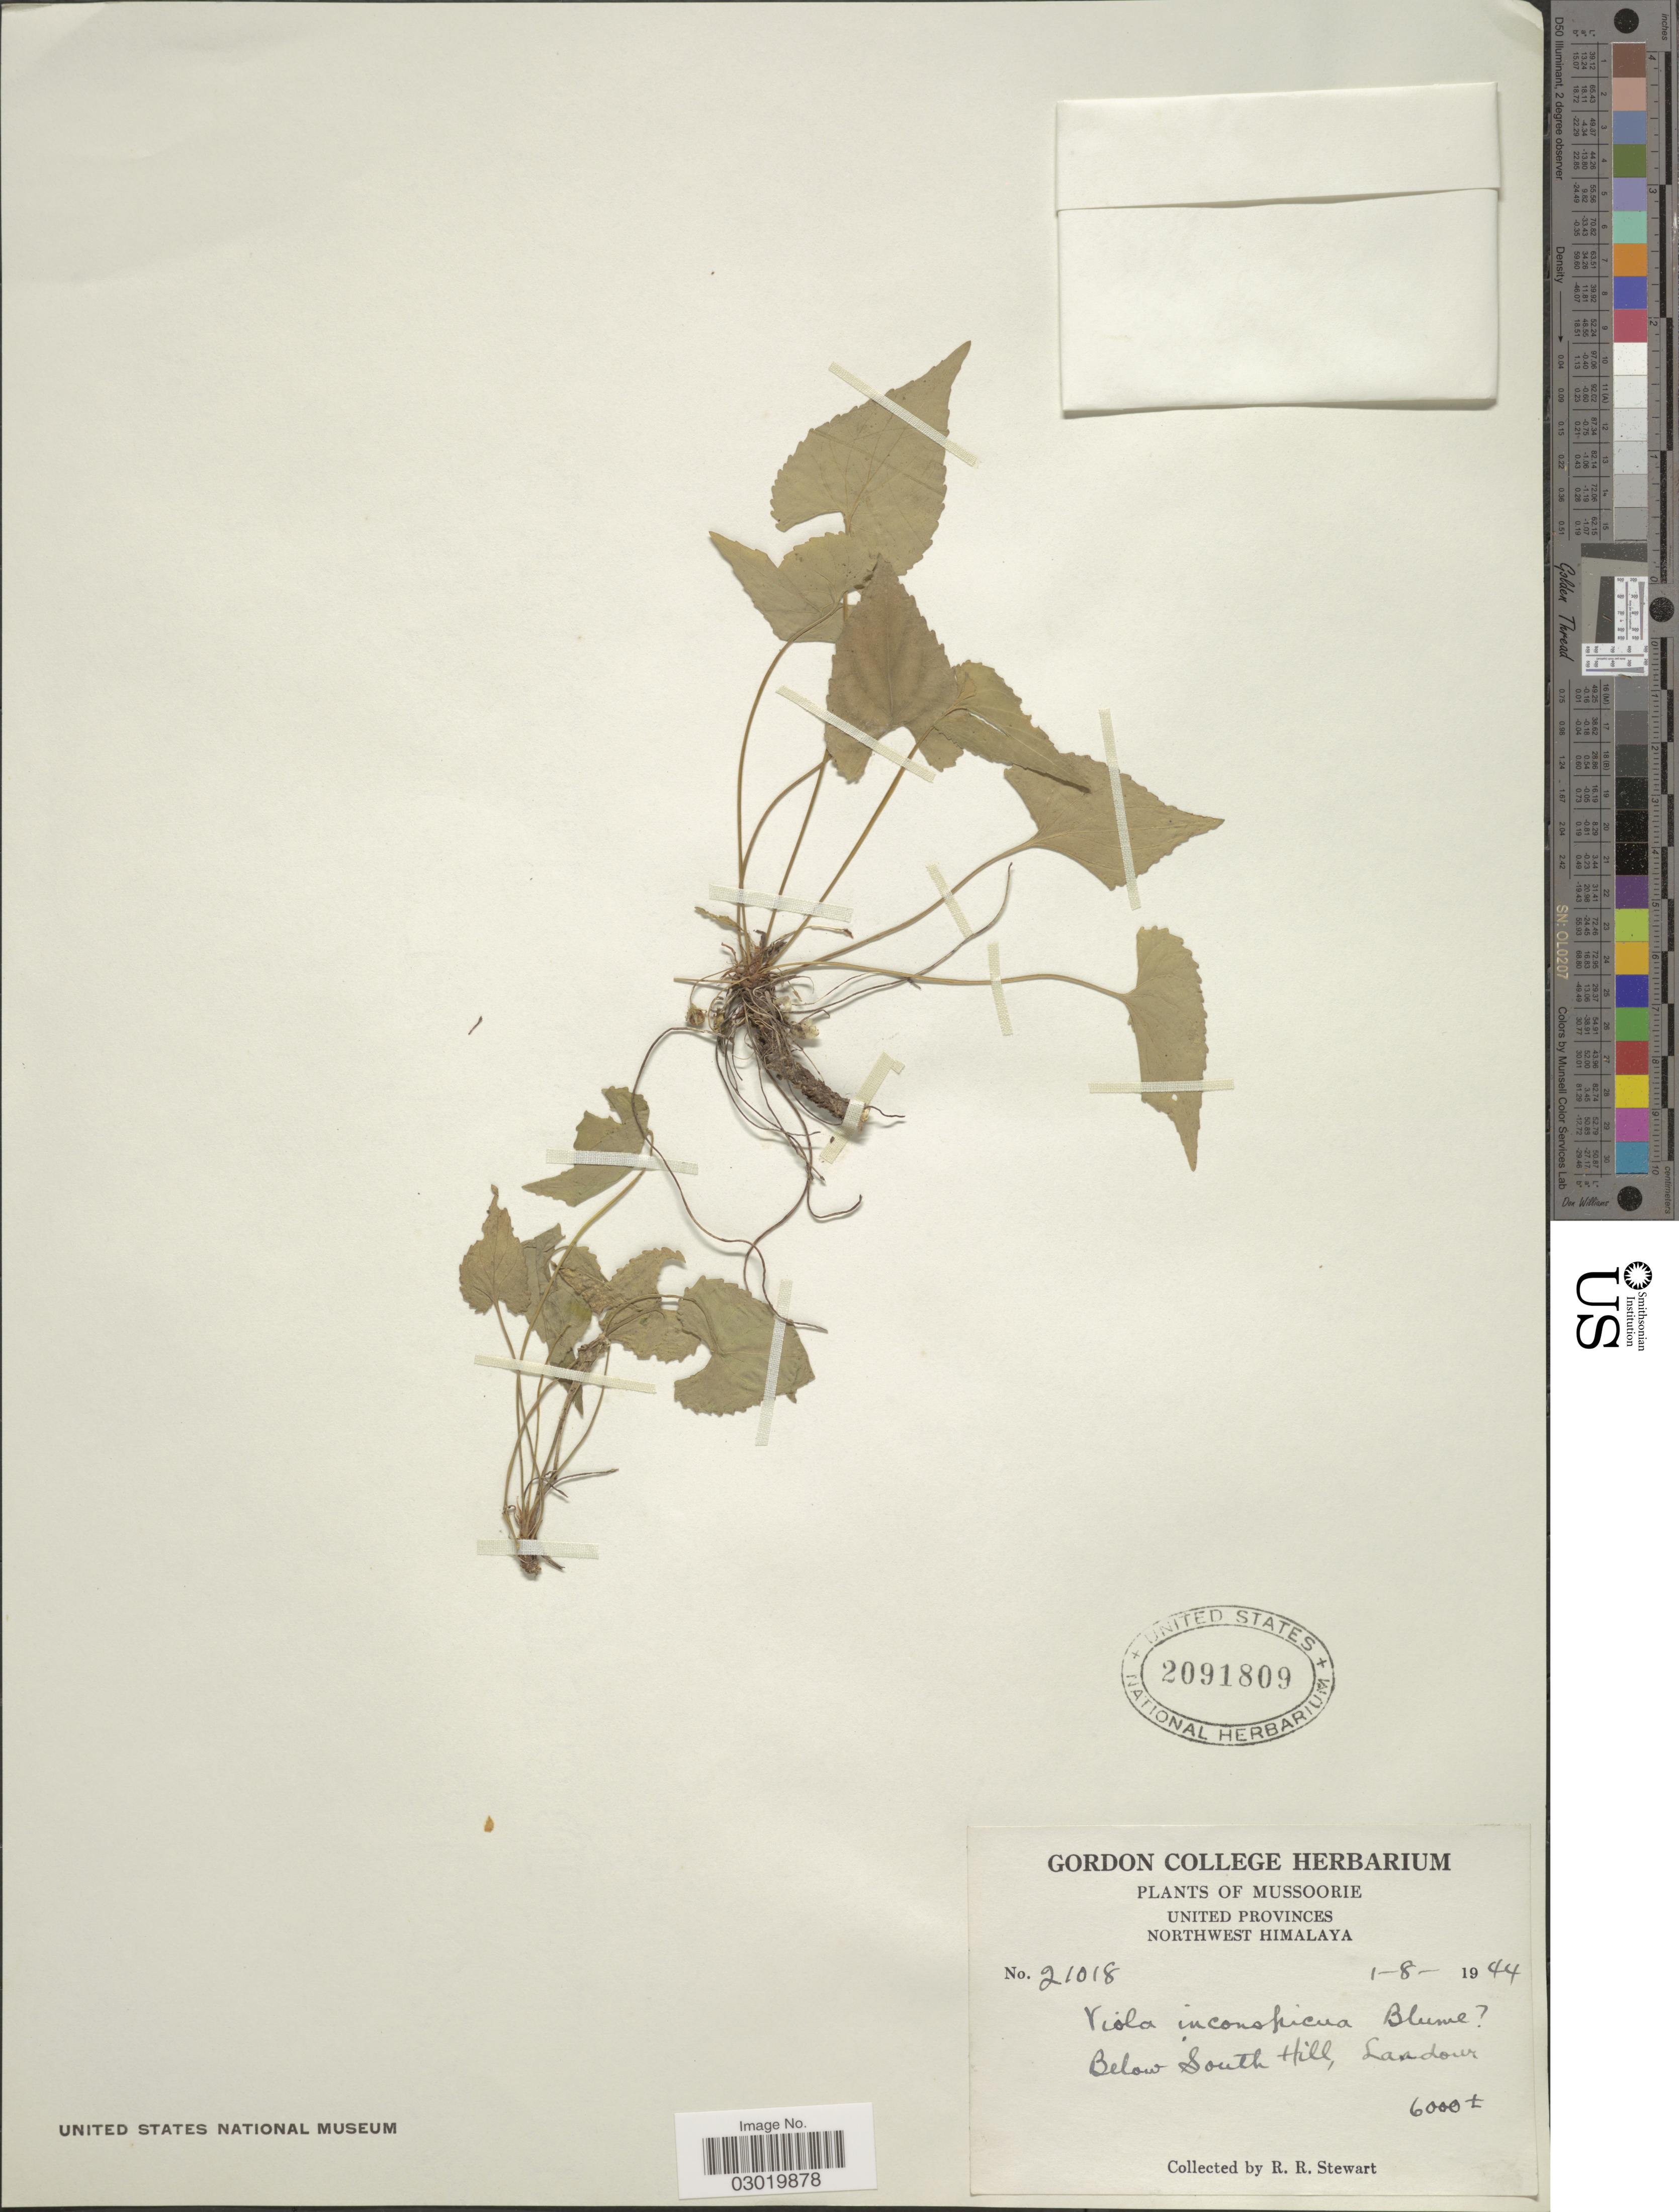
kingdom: Plantae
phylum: Tracheophyta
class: Magnoliopsida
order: Malpighiales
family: Violaceae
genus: Viola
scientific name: Viola inconspicua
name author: Blume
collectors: R. Stewart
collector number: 21018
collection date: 1944-08-01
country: India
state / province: Uttarakhand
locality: Mussoorie. United Provinces. Northwest Himalaya. Below South Hill, Landour.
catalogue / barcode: US 2091809